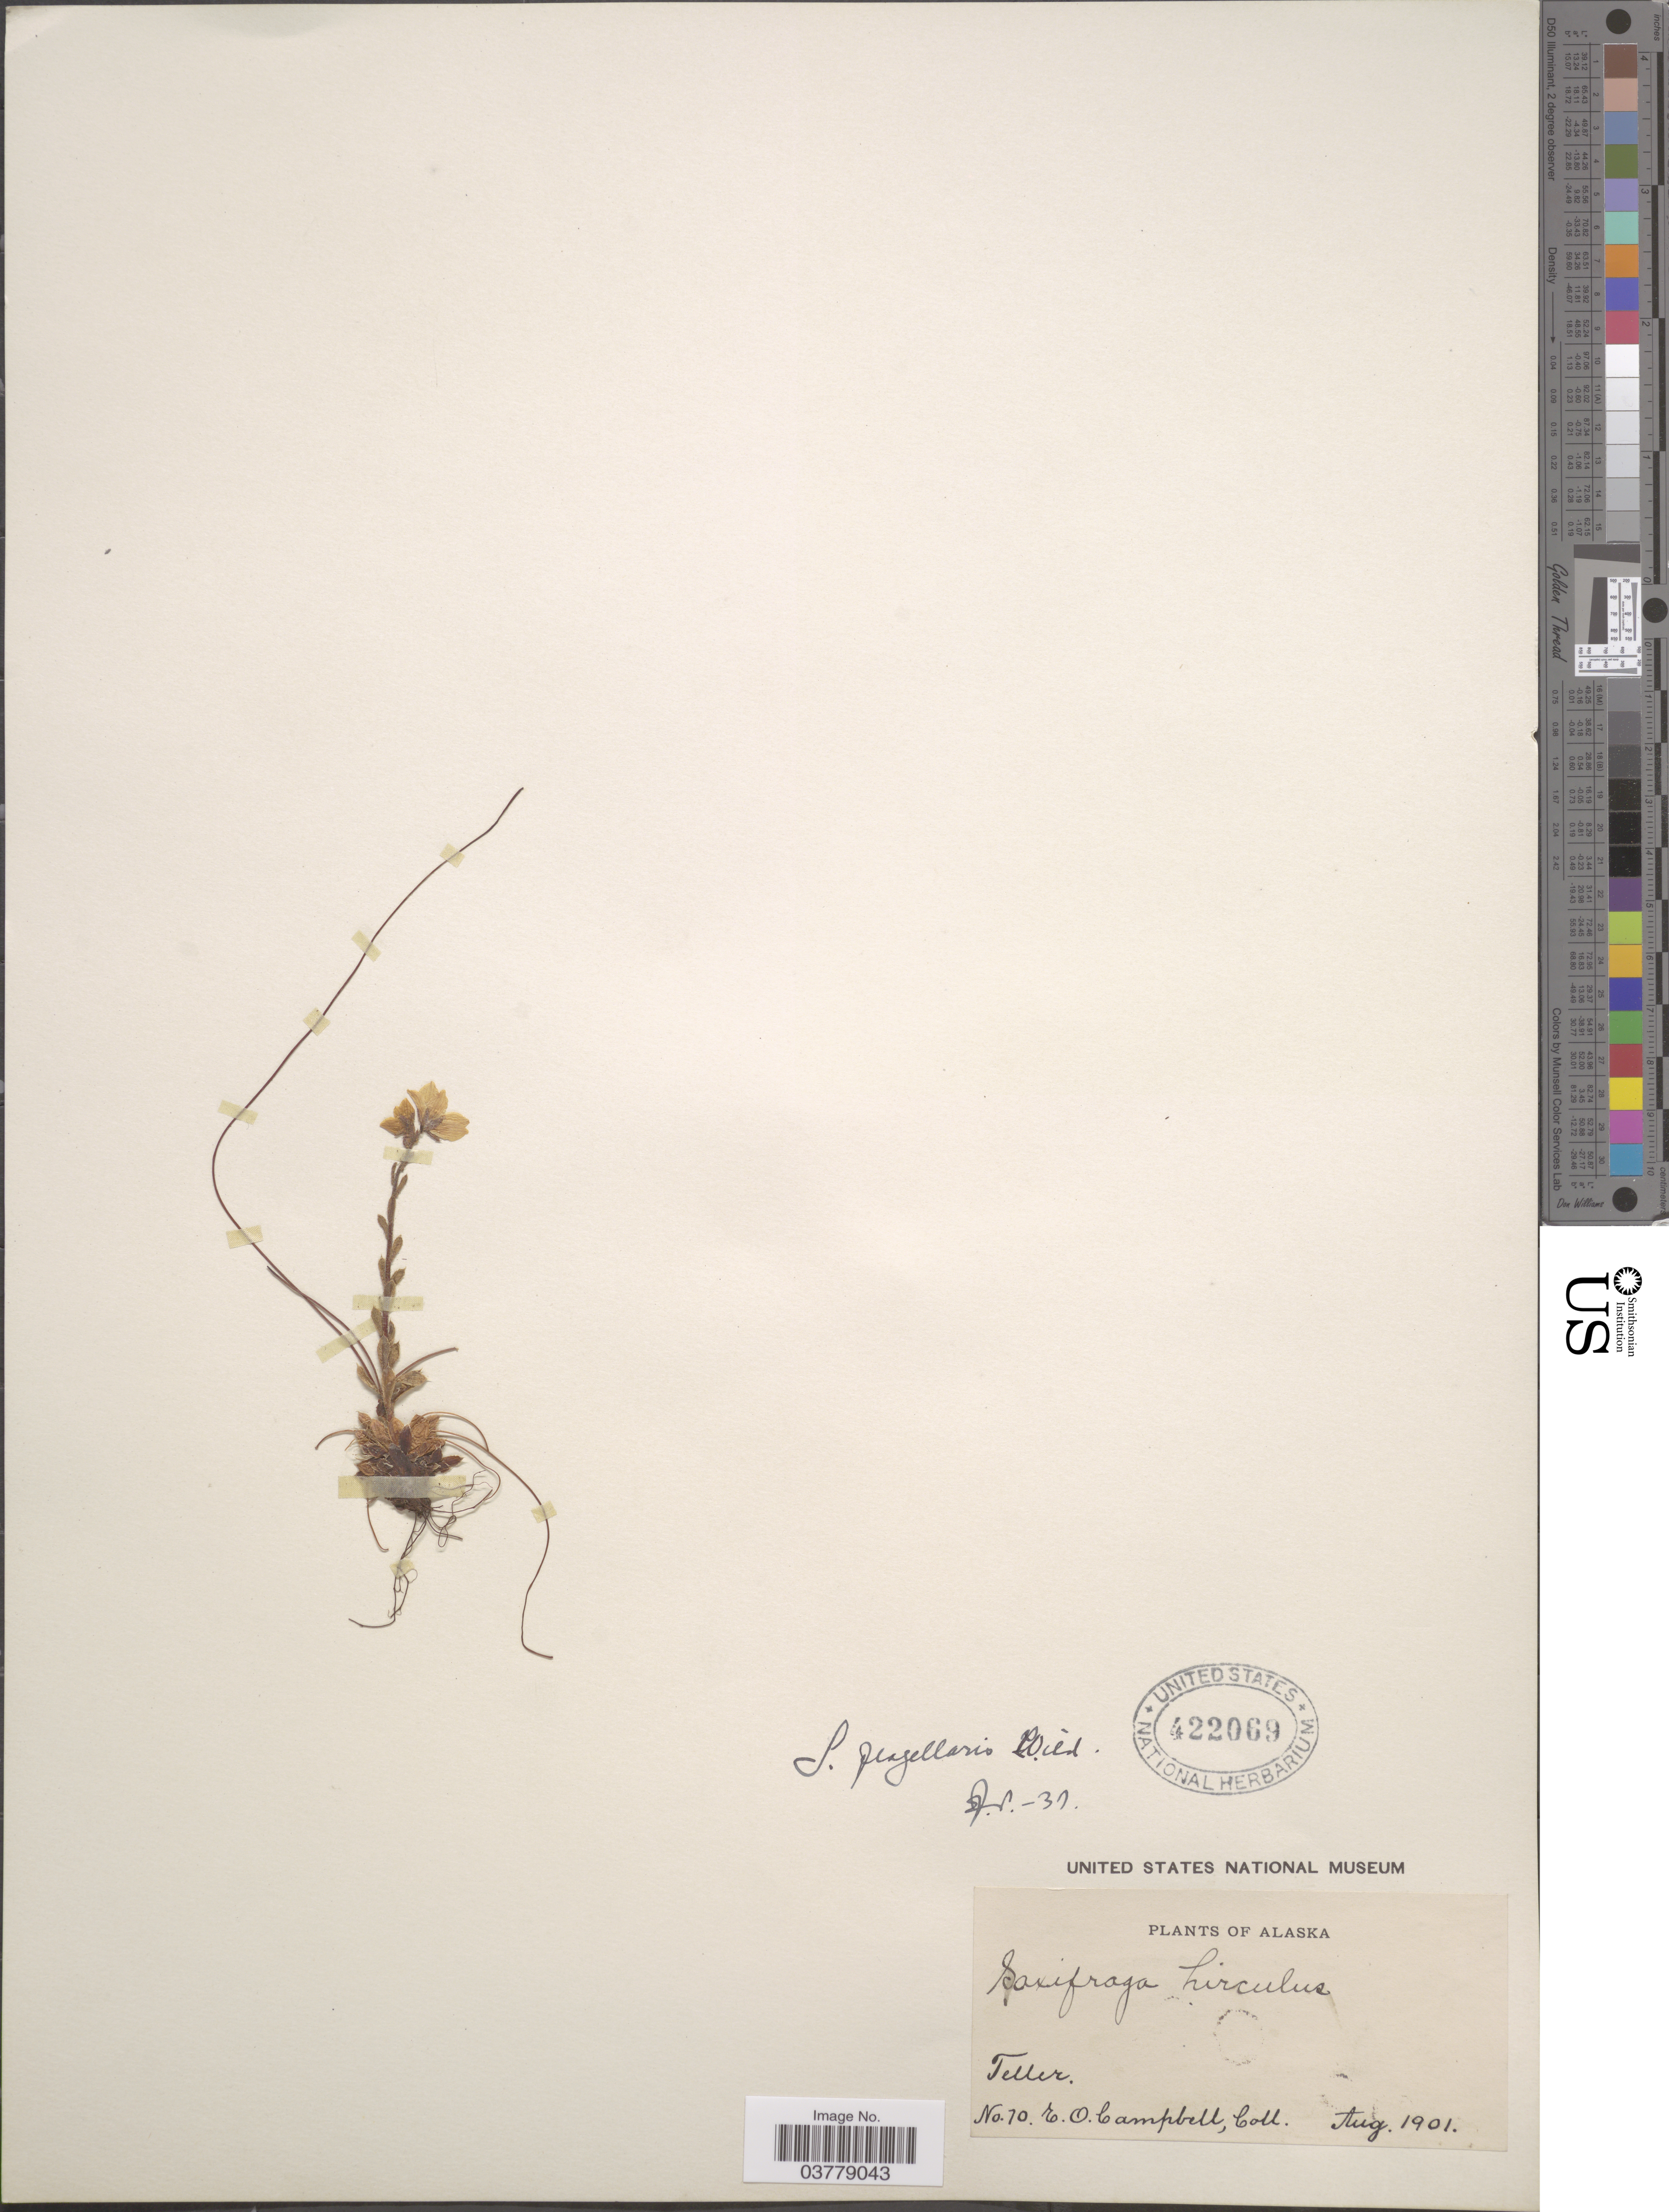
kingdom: Plantae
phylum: Tracheophyta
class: Magnoliopsida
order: Saxifragales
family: Saxifragaceae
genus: Saxifraga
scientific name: Saxifraga flagellaris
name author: Willd. ex Sternb.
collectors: E. Campbell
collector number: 70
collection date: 1901-08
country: United States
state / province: Alaska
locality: Teller.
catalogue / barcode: US 422069